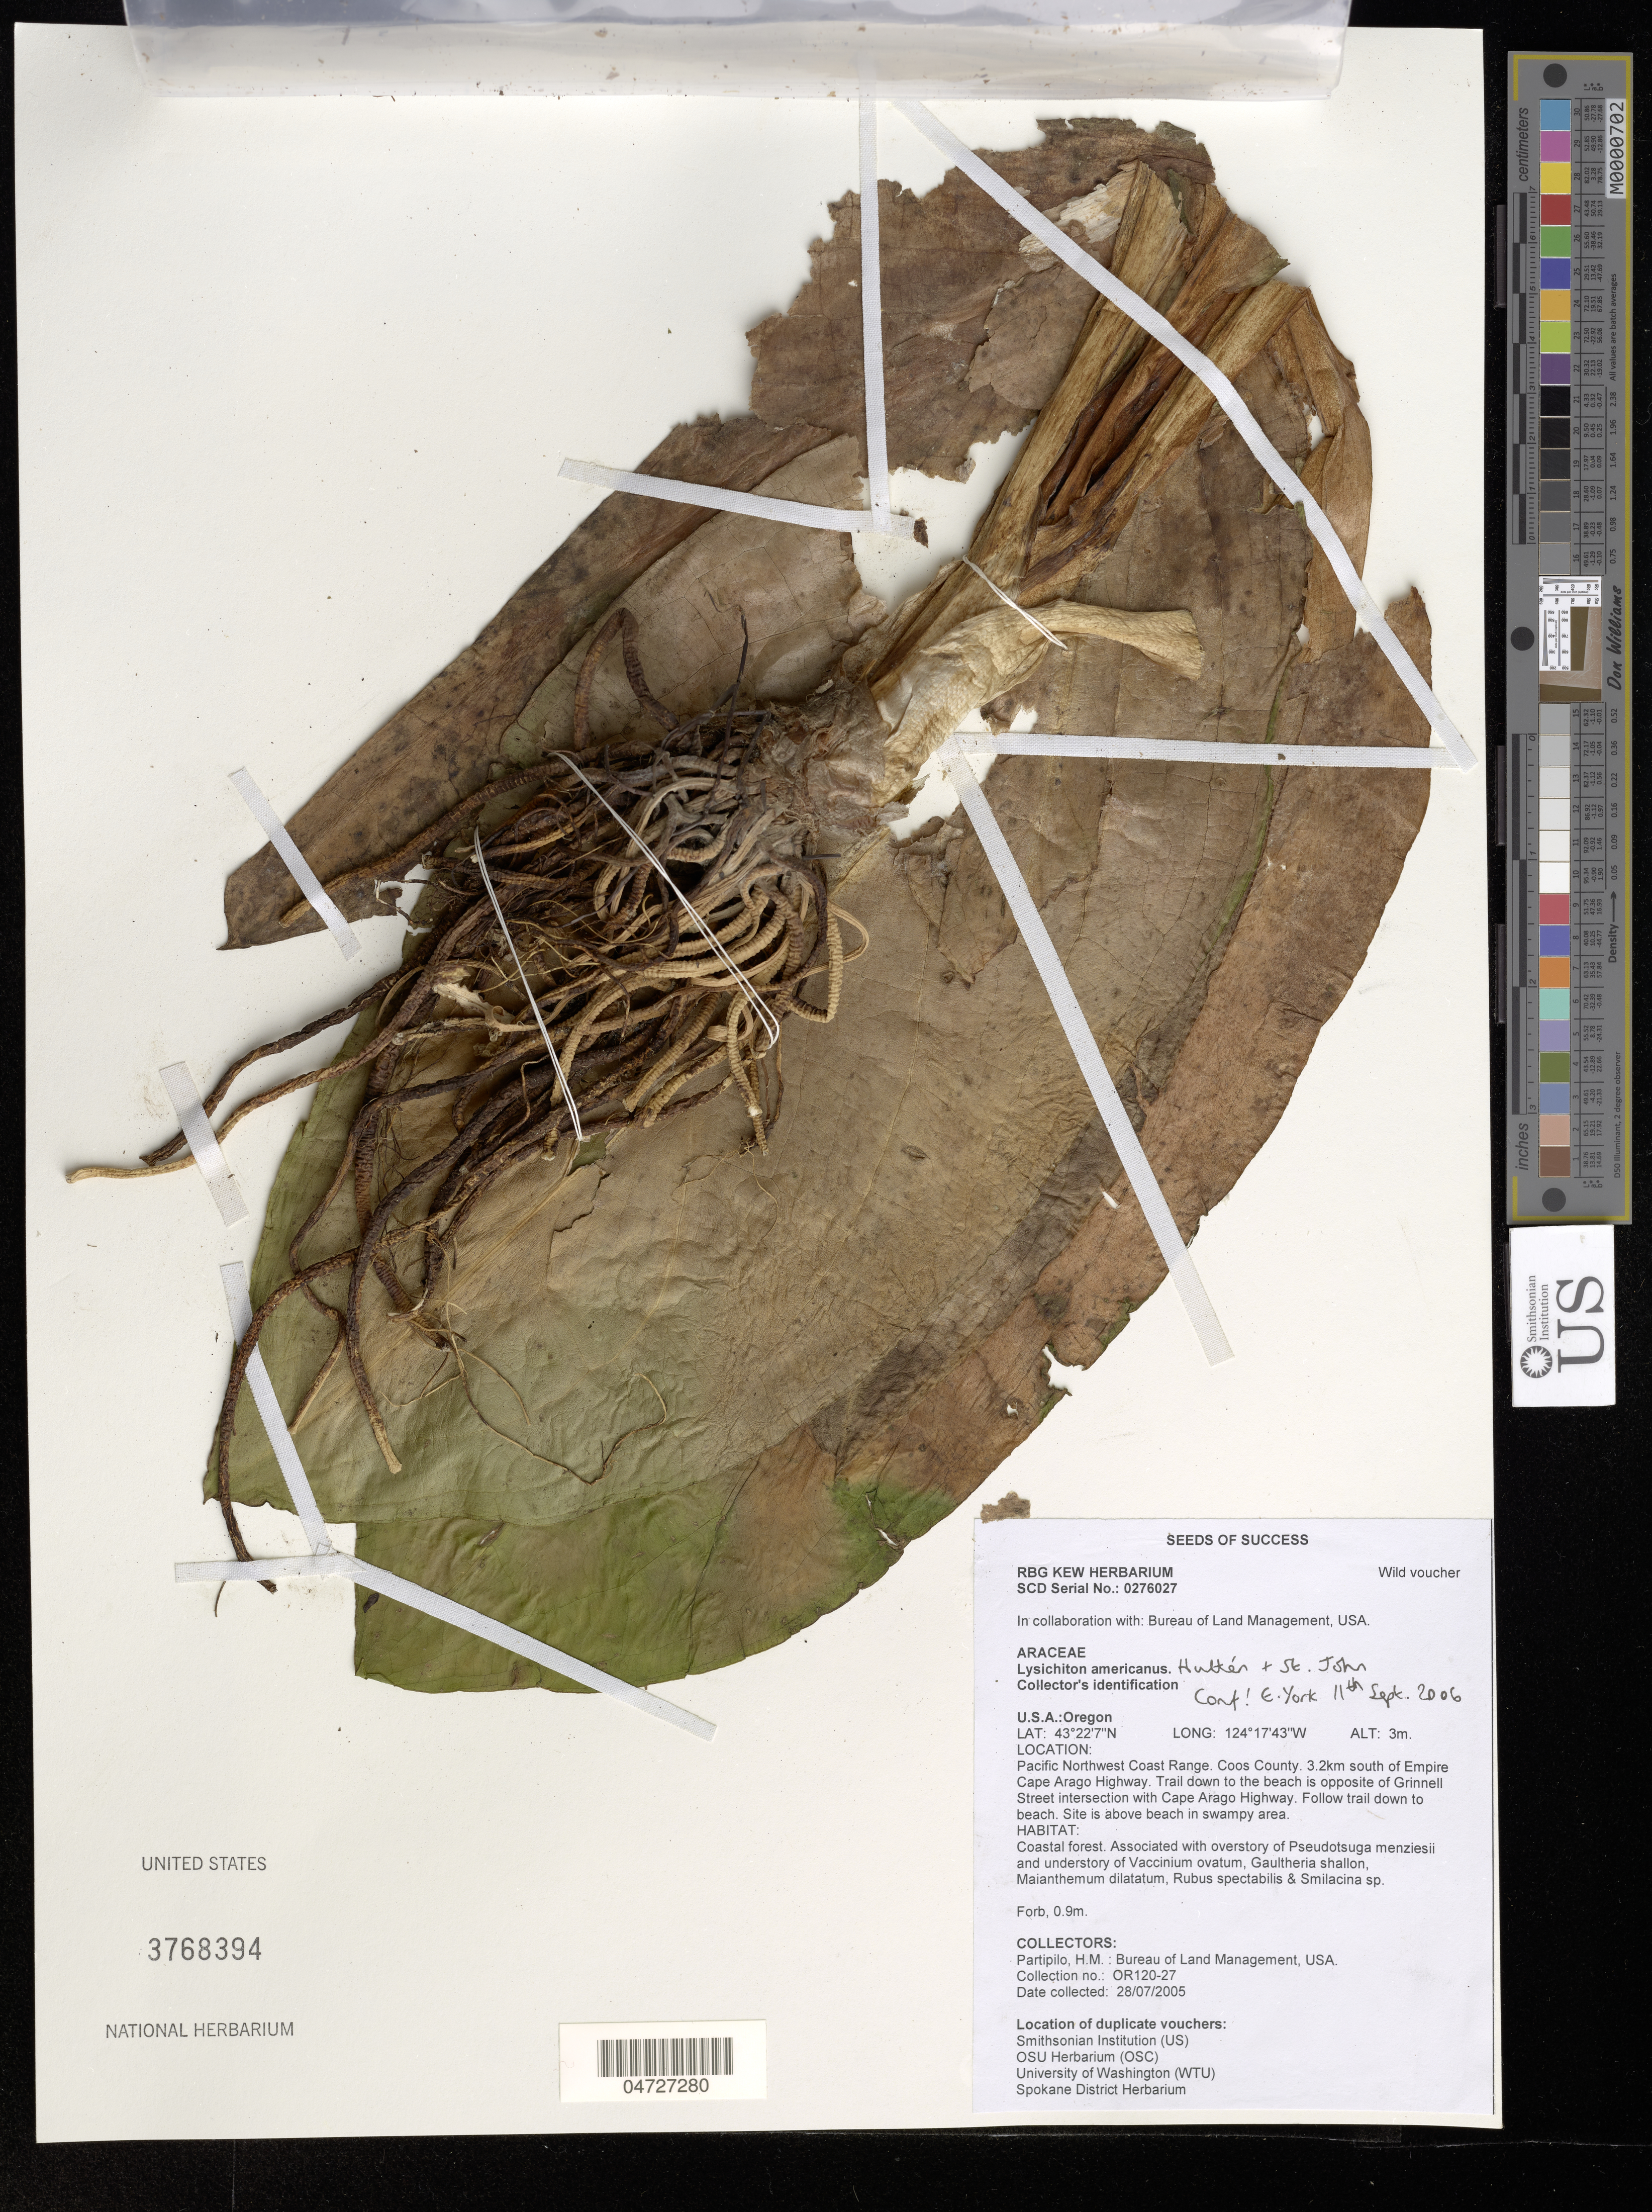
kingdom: Plantae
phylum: Tracheophyta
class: Liliopsida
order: Alismatales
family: Araceae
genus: Lysichiton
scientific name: Lysichiton americanus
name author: Hultén & H. St. John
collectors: H. Partipilo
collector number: OR120-27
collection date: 2005-07-28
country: United States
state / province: Oregon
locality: Pacific Northwest Coast Range. Coos County. 3.2km south of Empire Cape Arago Highway. Trail down to the beach is opposite of Grinnell Street intersection with Cape Arago Highway. Follow trail down to beach. Site is above beach in swampy area.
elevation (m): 3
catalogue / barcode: US 3768394